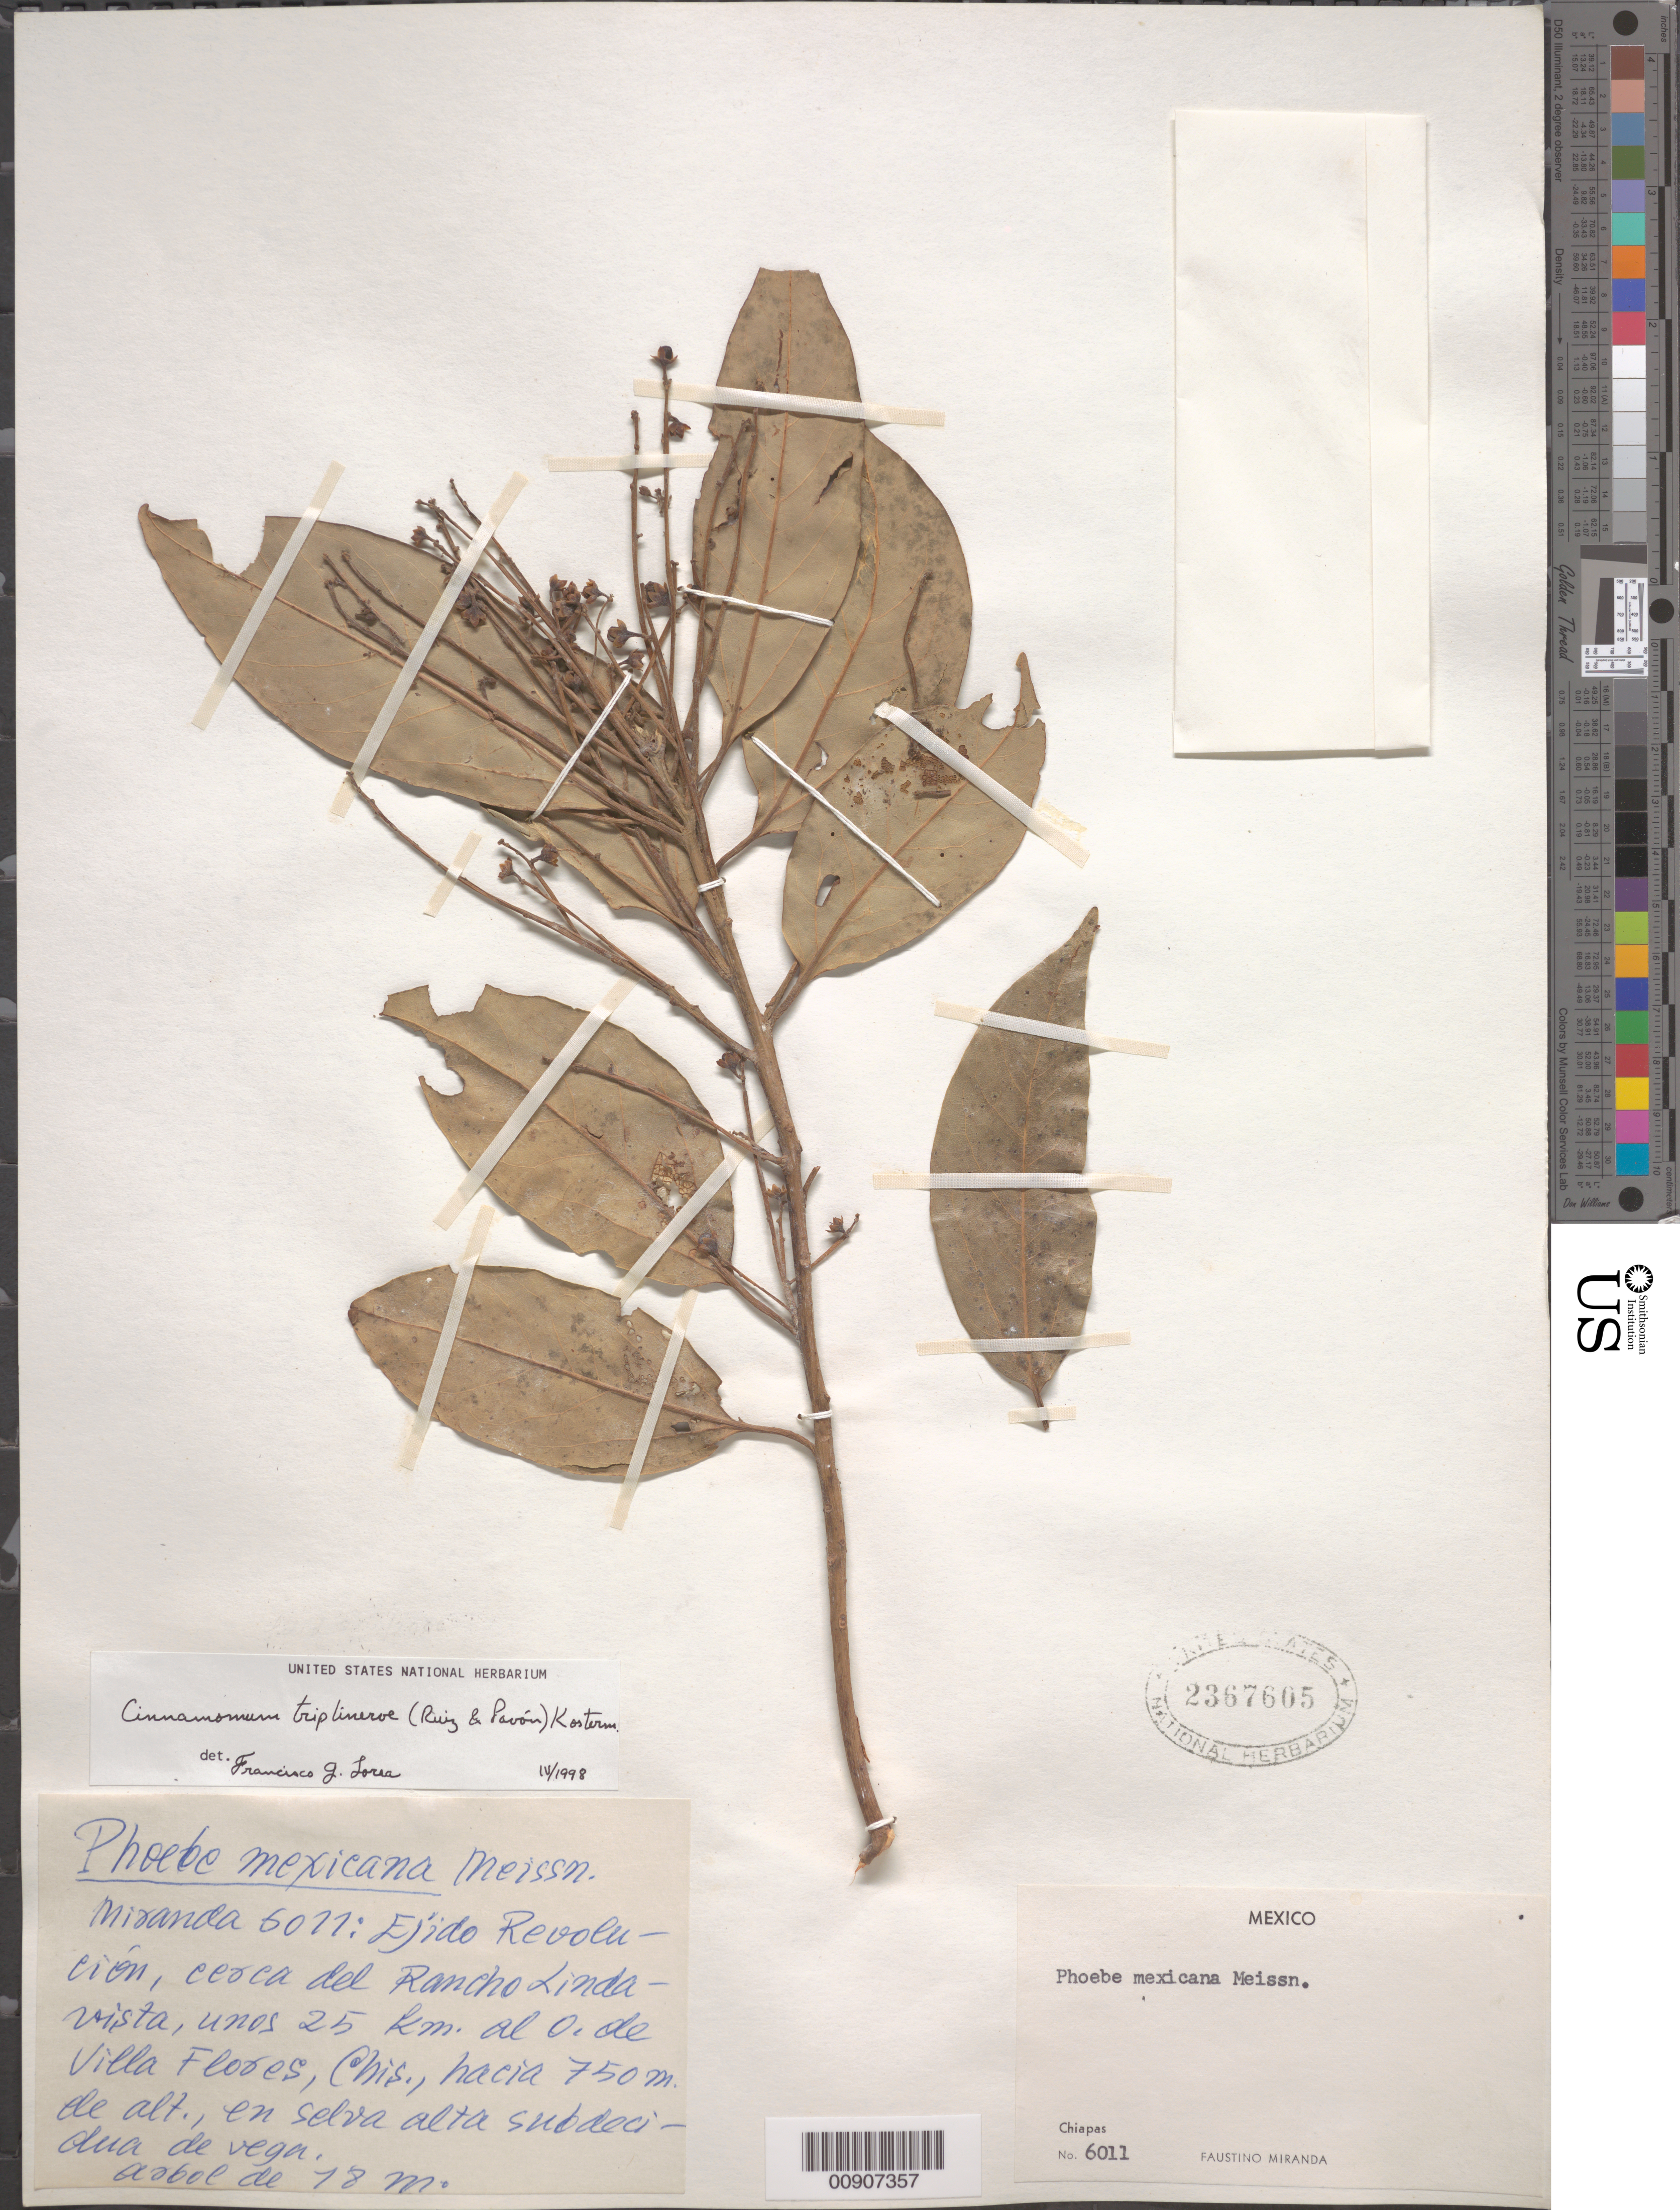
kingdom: Plantae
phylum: Tracheophyta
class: Magnoliopsida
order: Laurales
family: Lauraceae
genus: Cinnamomum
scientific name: Cinnamomum triplinerve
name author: (Ruiz & Pav.) Kosterm.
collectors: Miranda G., F.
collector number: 6011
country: Mexico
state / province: Chiapas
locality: Ejido Revolución, cerca del Rancho Lindavista, unos 25 km. al O. de Villa Flores, Chiapas.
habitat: En selva alta subdecidua de vega.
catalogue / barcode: US 2367605